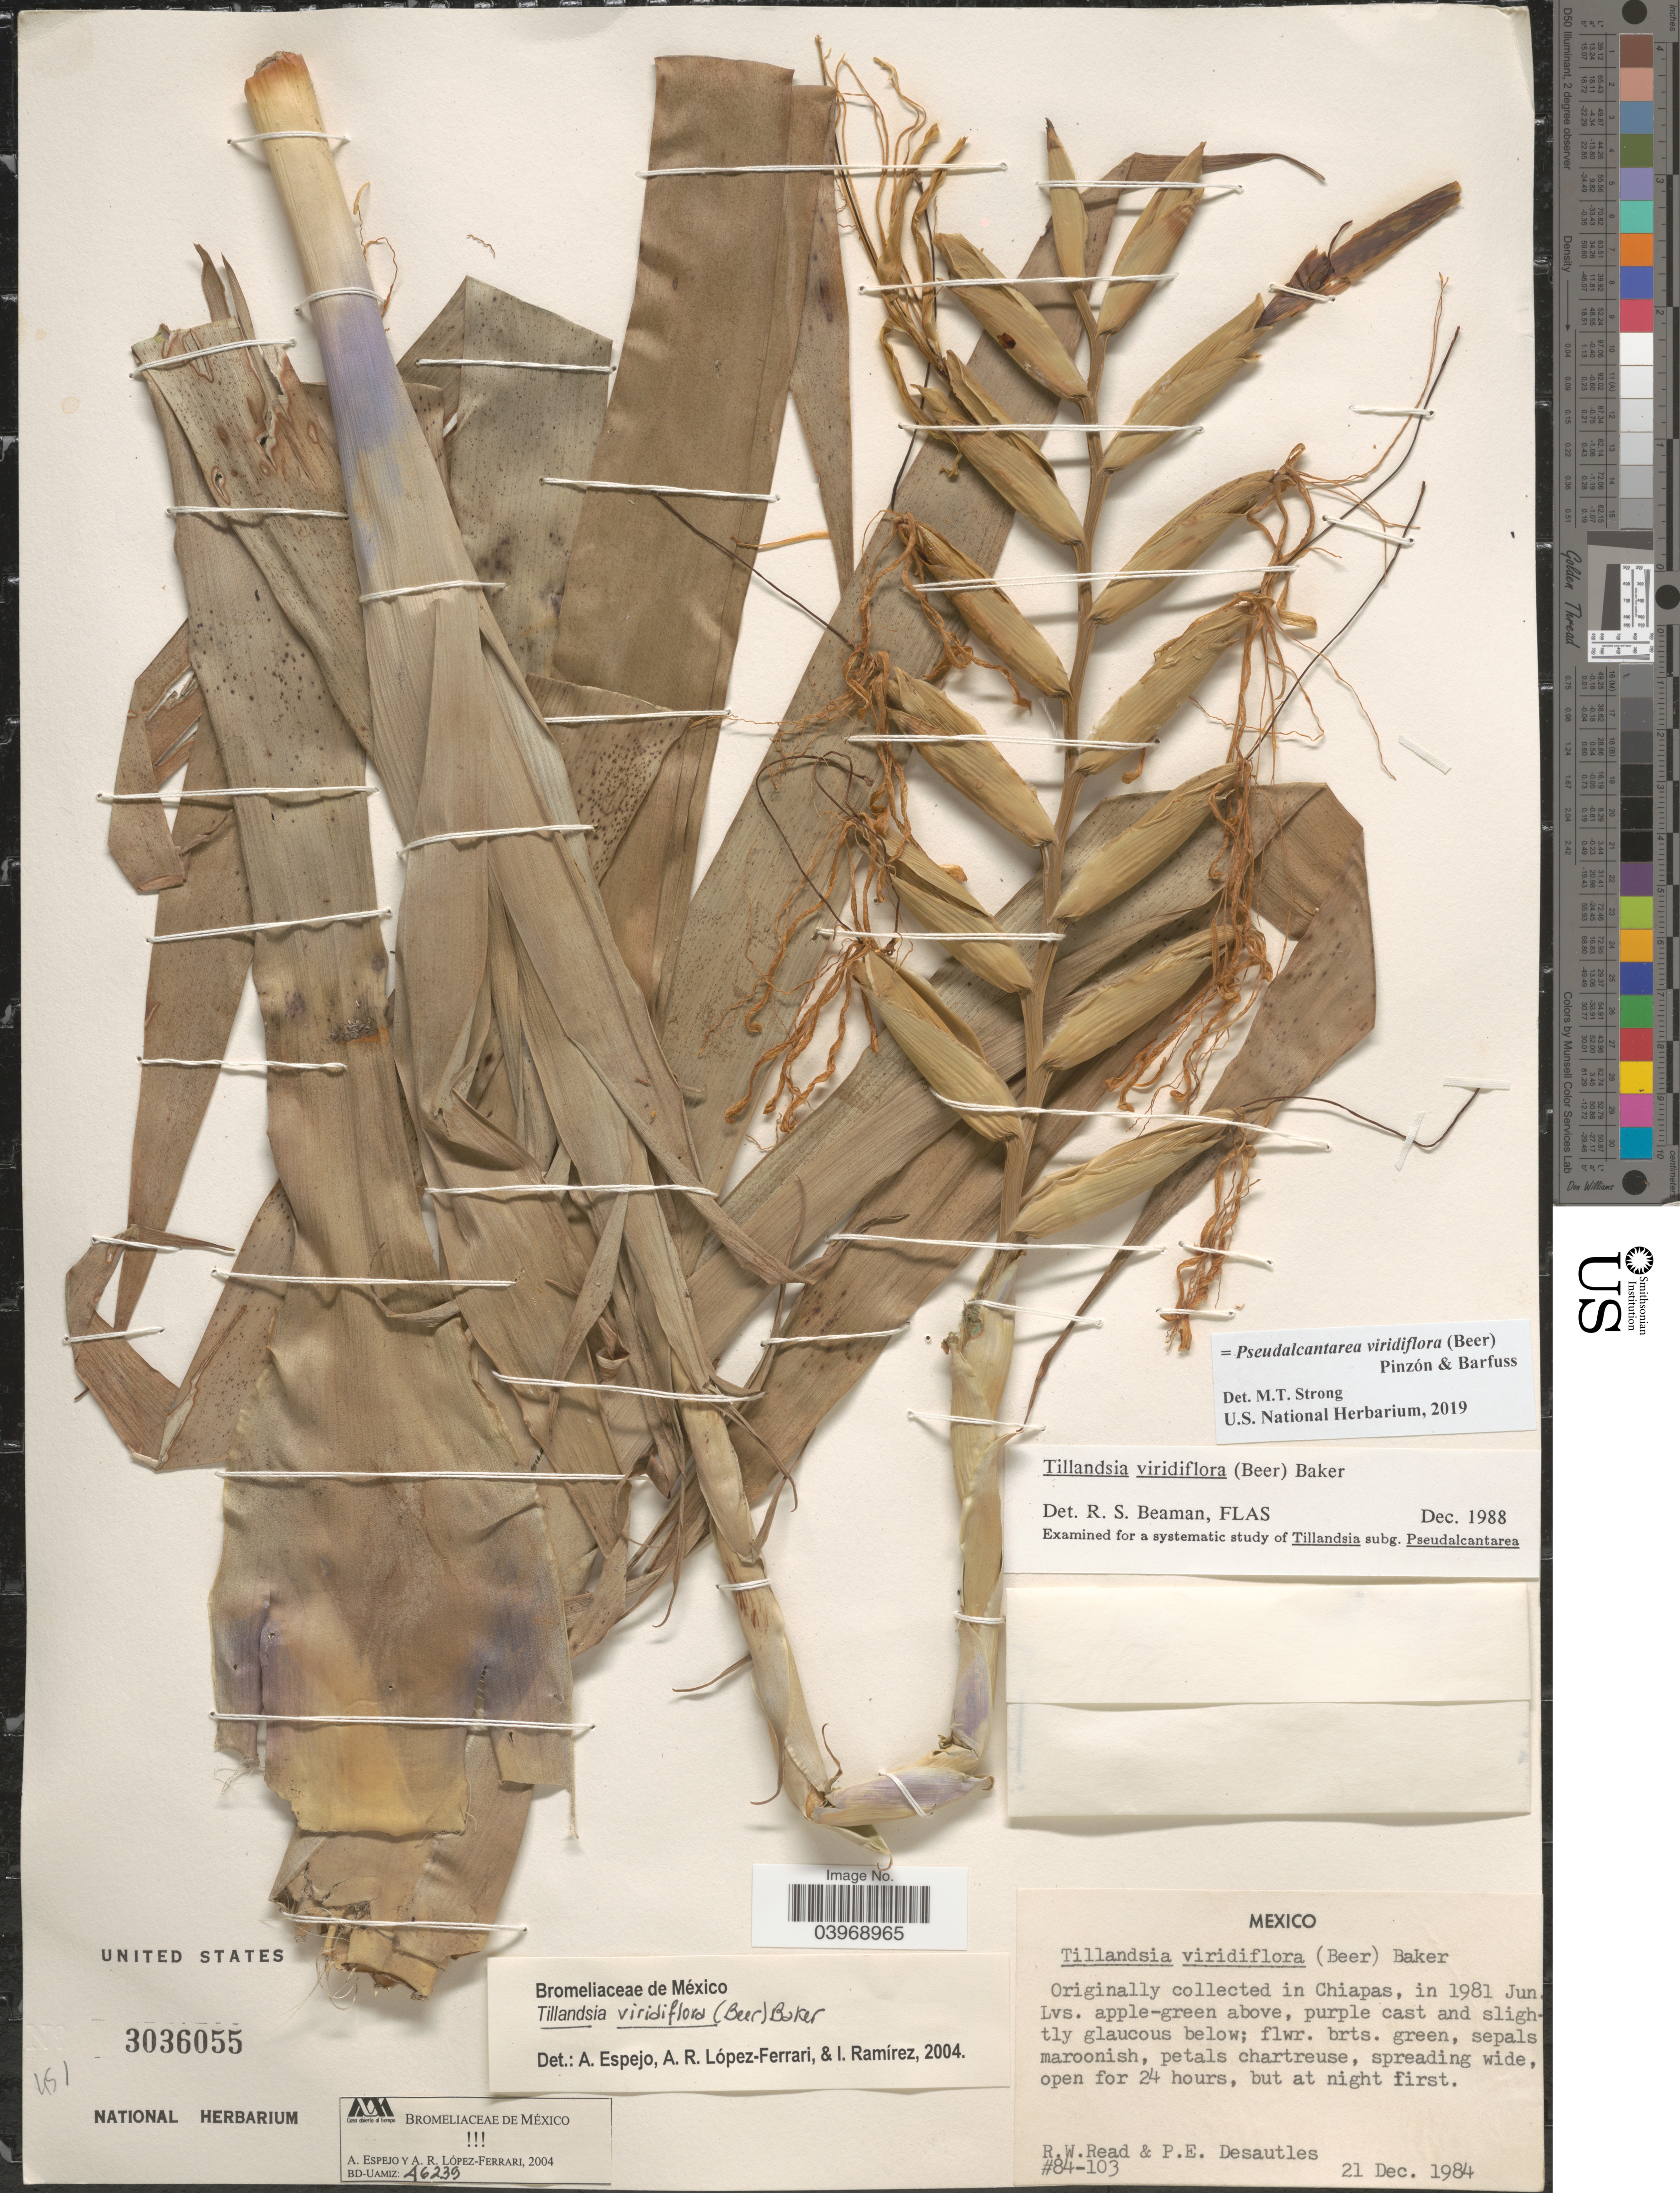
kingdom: Plantae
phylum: Tracheophyta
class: Liliopsida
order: Poales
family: Bromeliaceae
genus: Pseudalcantarea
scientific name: Pseudalcantarea viridiflora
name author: (Beer) Pinzón & Barfuss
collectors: R. W. Read & P. Desautels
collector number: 84-103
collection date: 1984-12-21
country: Mexico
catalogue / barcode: US 3036055